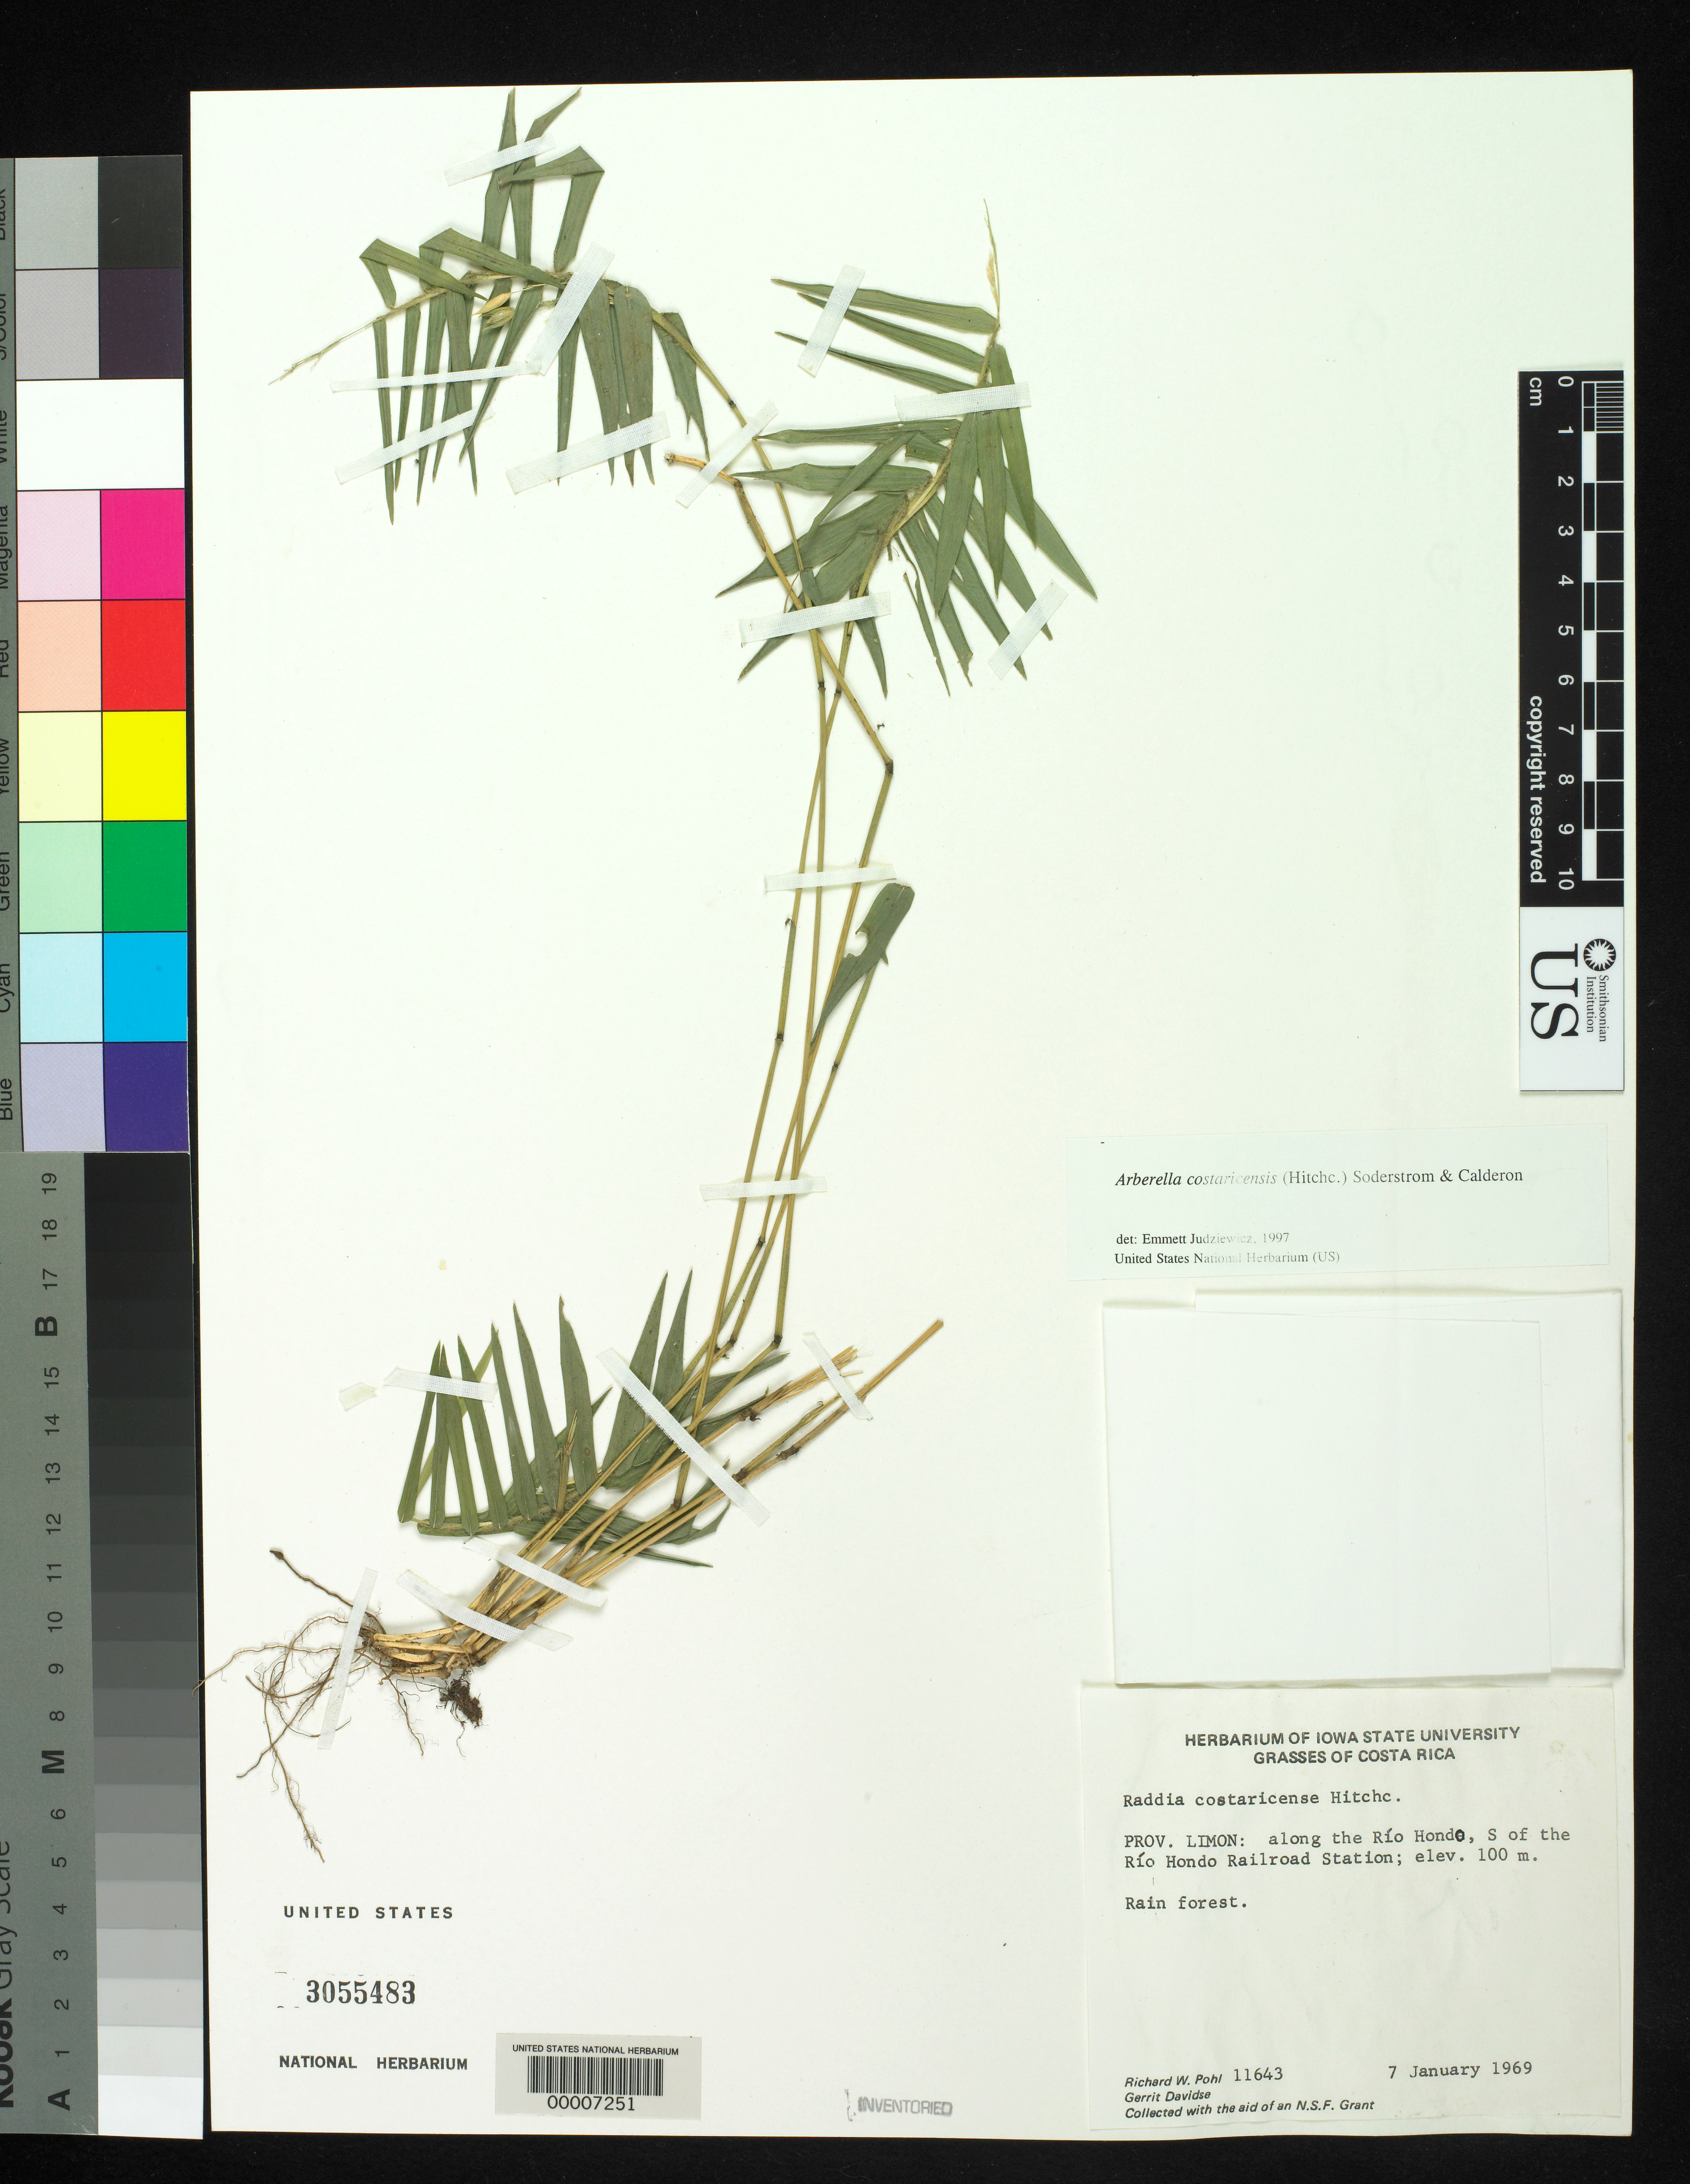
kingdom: Plantae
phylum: Tracheophyta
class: Liliopsida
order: Poales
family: Poaceae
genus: Arberella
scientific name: Arberella costaricensis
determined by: Judziewicz, E. J.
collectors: R. W. Pohl & G. Davidse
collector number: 11643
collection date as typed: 07 Jan 1969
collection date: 1969-01-07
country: Costa Rica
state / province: Limón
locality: Rio Hondo, railroad station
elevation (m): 100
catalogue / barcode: US 3055483